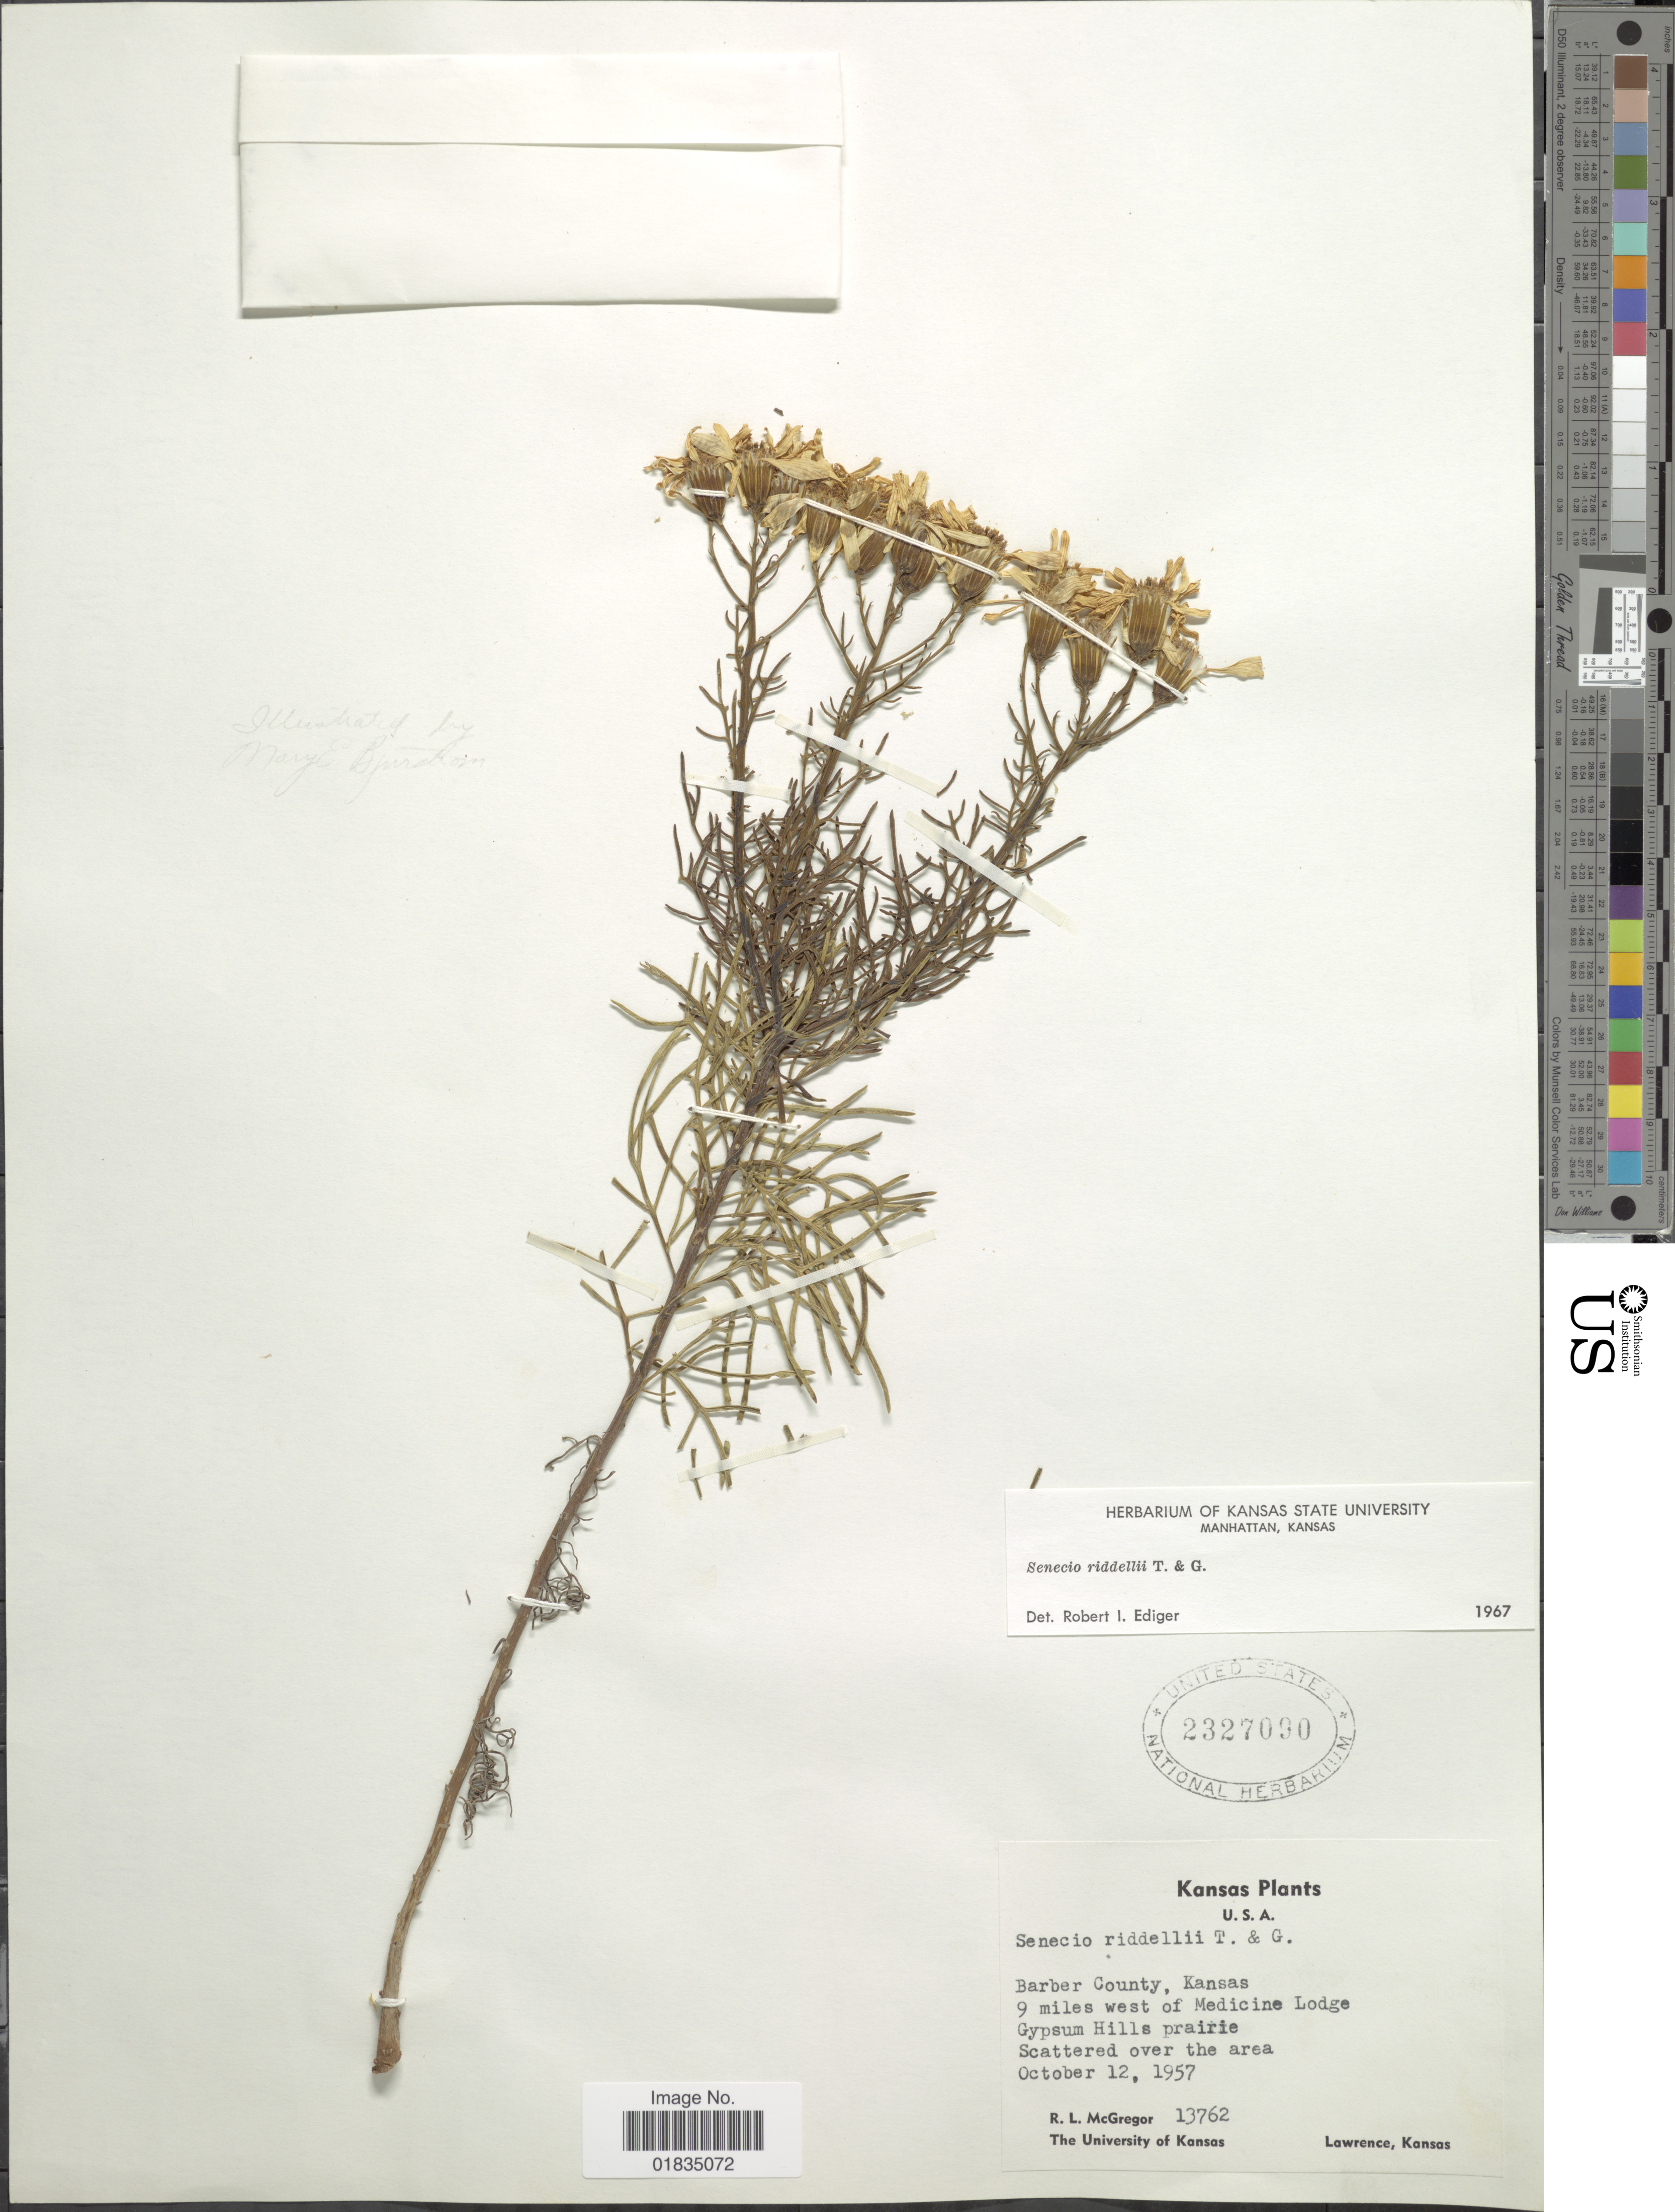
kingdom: Plantae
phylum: Tracheophyta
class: Magnoliopsida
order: Asterales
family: Asteraceae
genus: Senecio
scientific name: Senecio riddellii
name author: Torr. & A. Gray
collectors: R. McGregor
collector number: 13762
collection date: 1957-10-12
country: United States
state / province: Kansas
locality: Barber County, Kansas. 9 miles west of Medicine Lodge, Gypsum Hills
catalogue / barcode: US 2327090